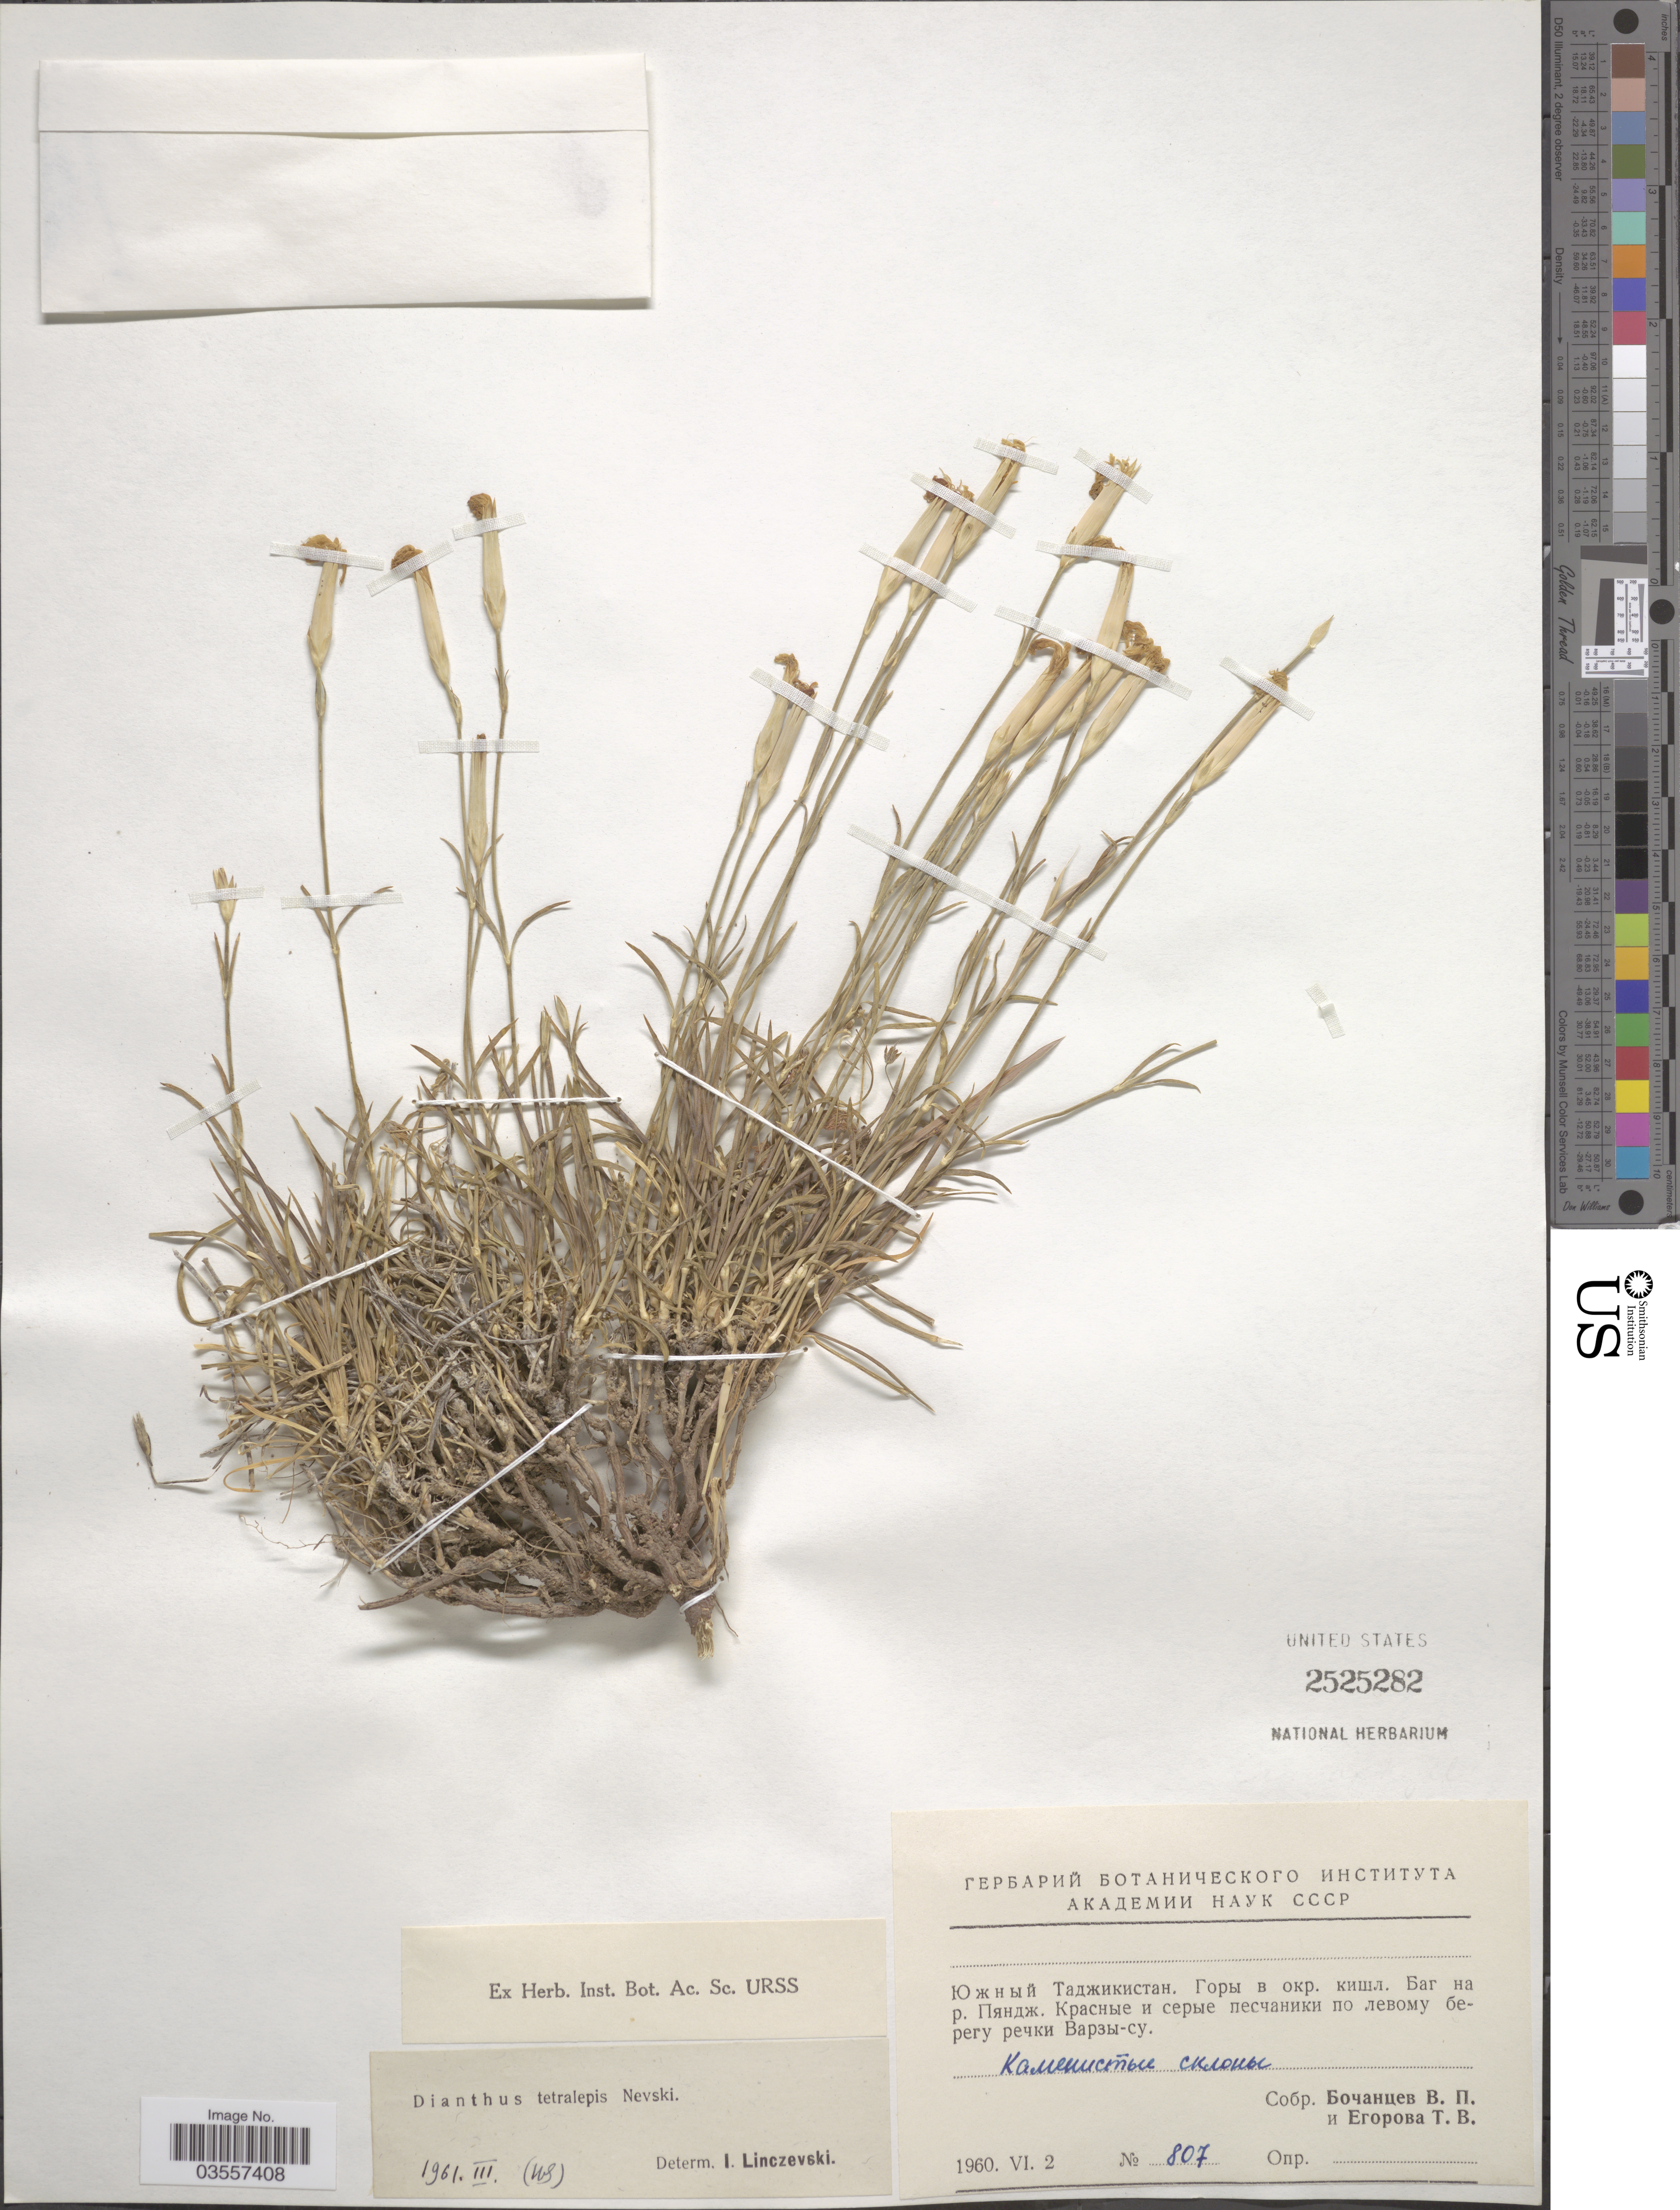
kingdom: Plantae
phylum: Tracheophyta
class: Magnoliopsida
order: Caryophyllales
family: Caryophyllaceae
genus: Dianthus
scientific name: Dianthus tetralepis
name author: Nevski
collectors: V. Bochantsev & T. V. Egorova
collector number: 807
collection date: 1960-06-02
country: Tajikistan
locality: vicinity of village Bag on river Panj.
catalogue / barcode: US 2525282